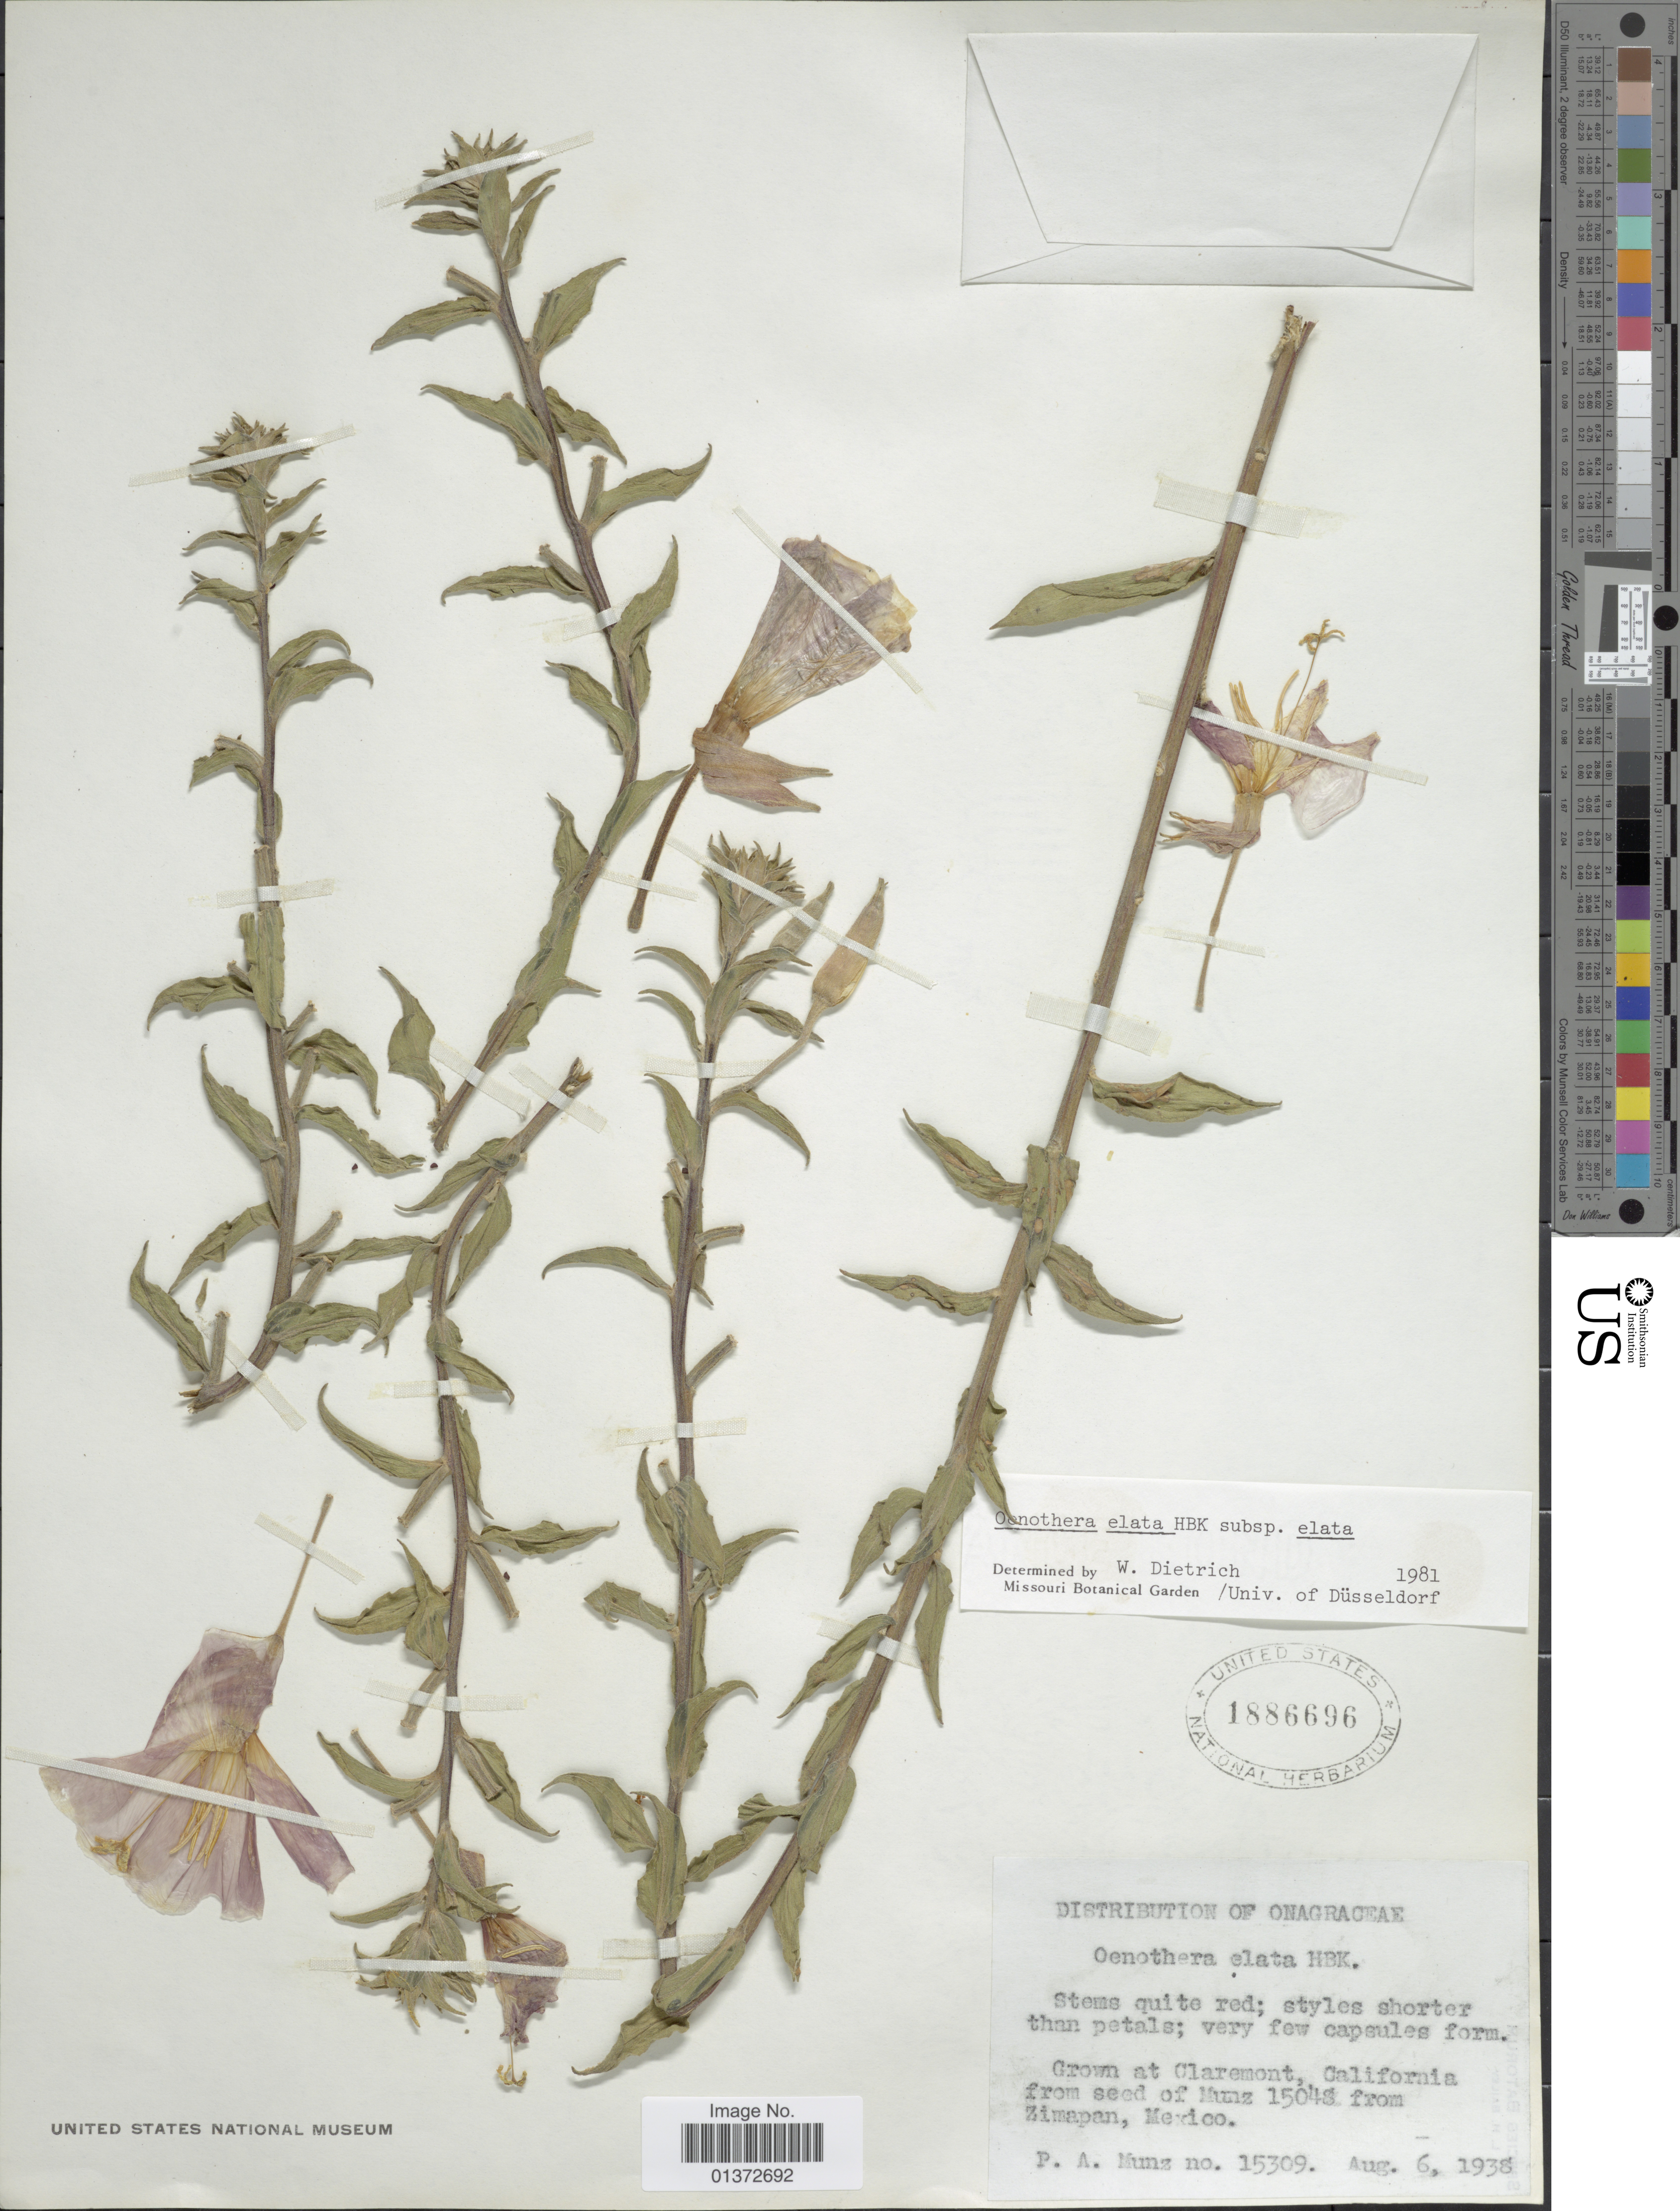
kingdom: Plantae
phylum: Tracheophyta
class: Magnoliopsida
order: Myrtales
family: Onagraceae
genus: Oenothera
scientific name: Oenothera elata subsp. elata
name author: Kunth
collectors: P. A. Munz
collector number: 15309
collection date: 1938-08-06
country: United States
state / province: California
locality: Claremont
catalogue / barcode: US 1886696